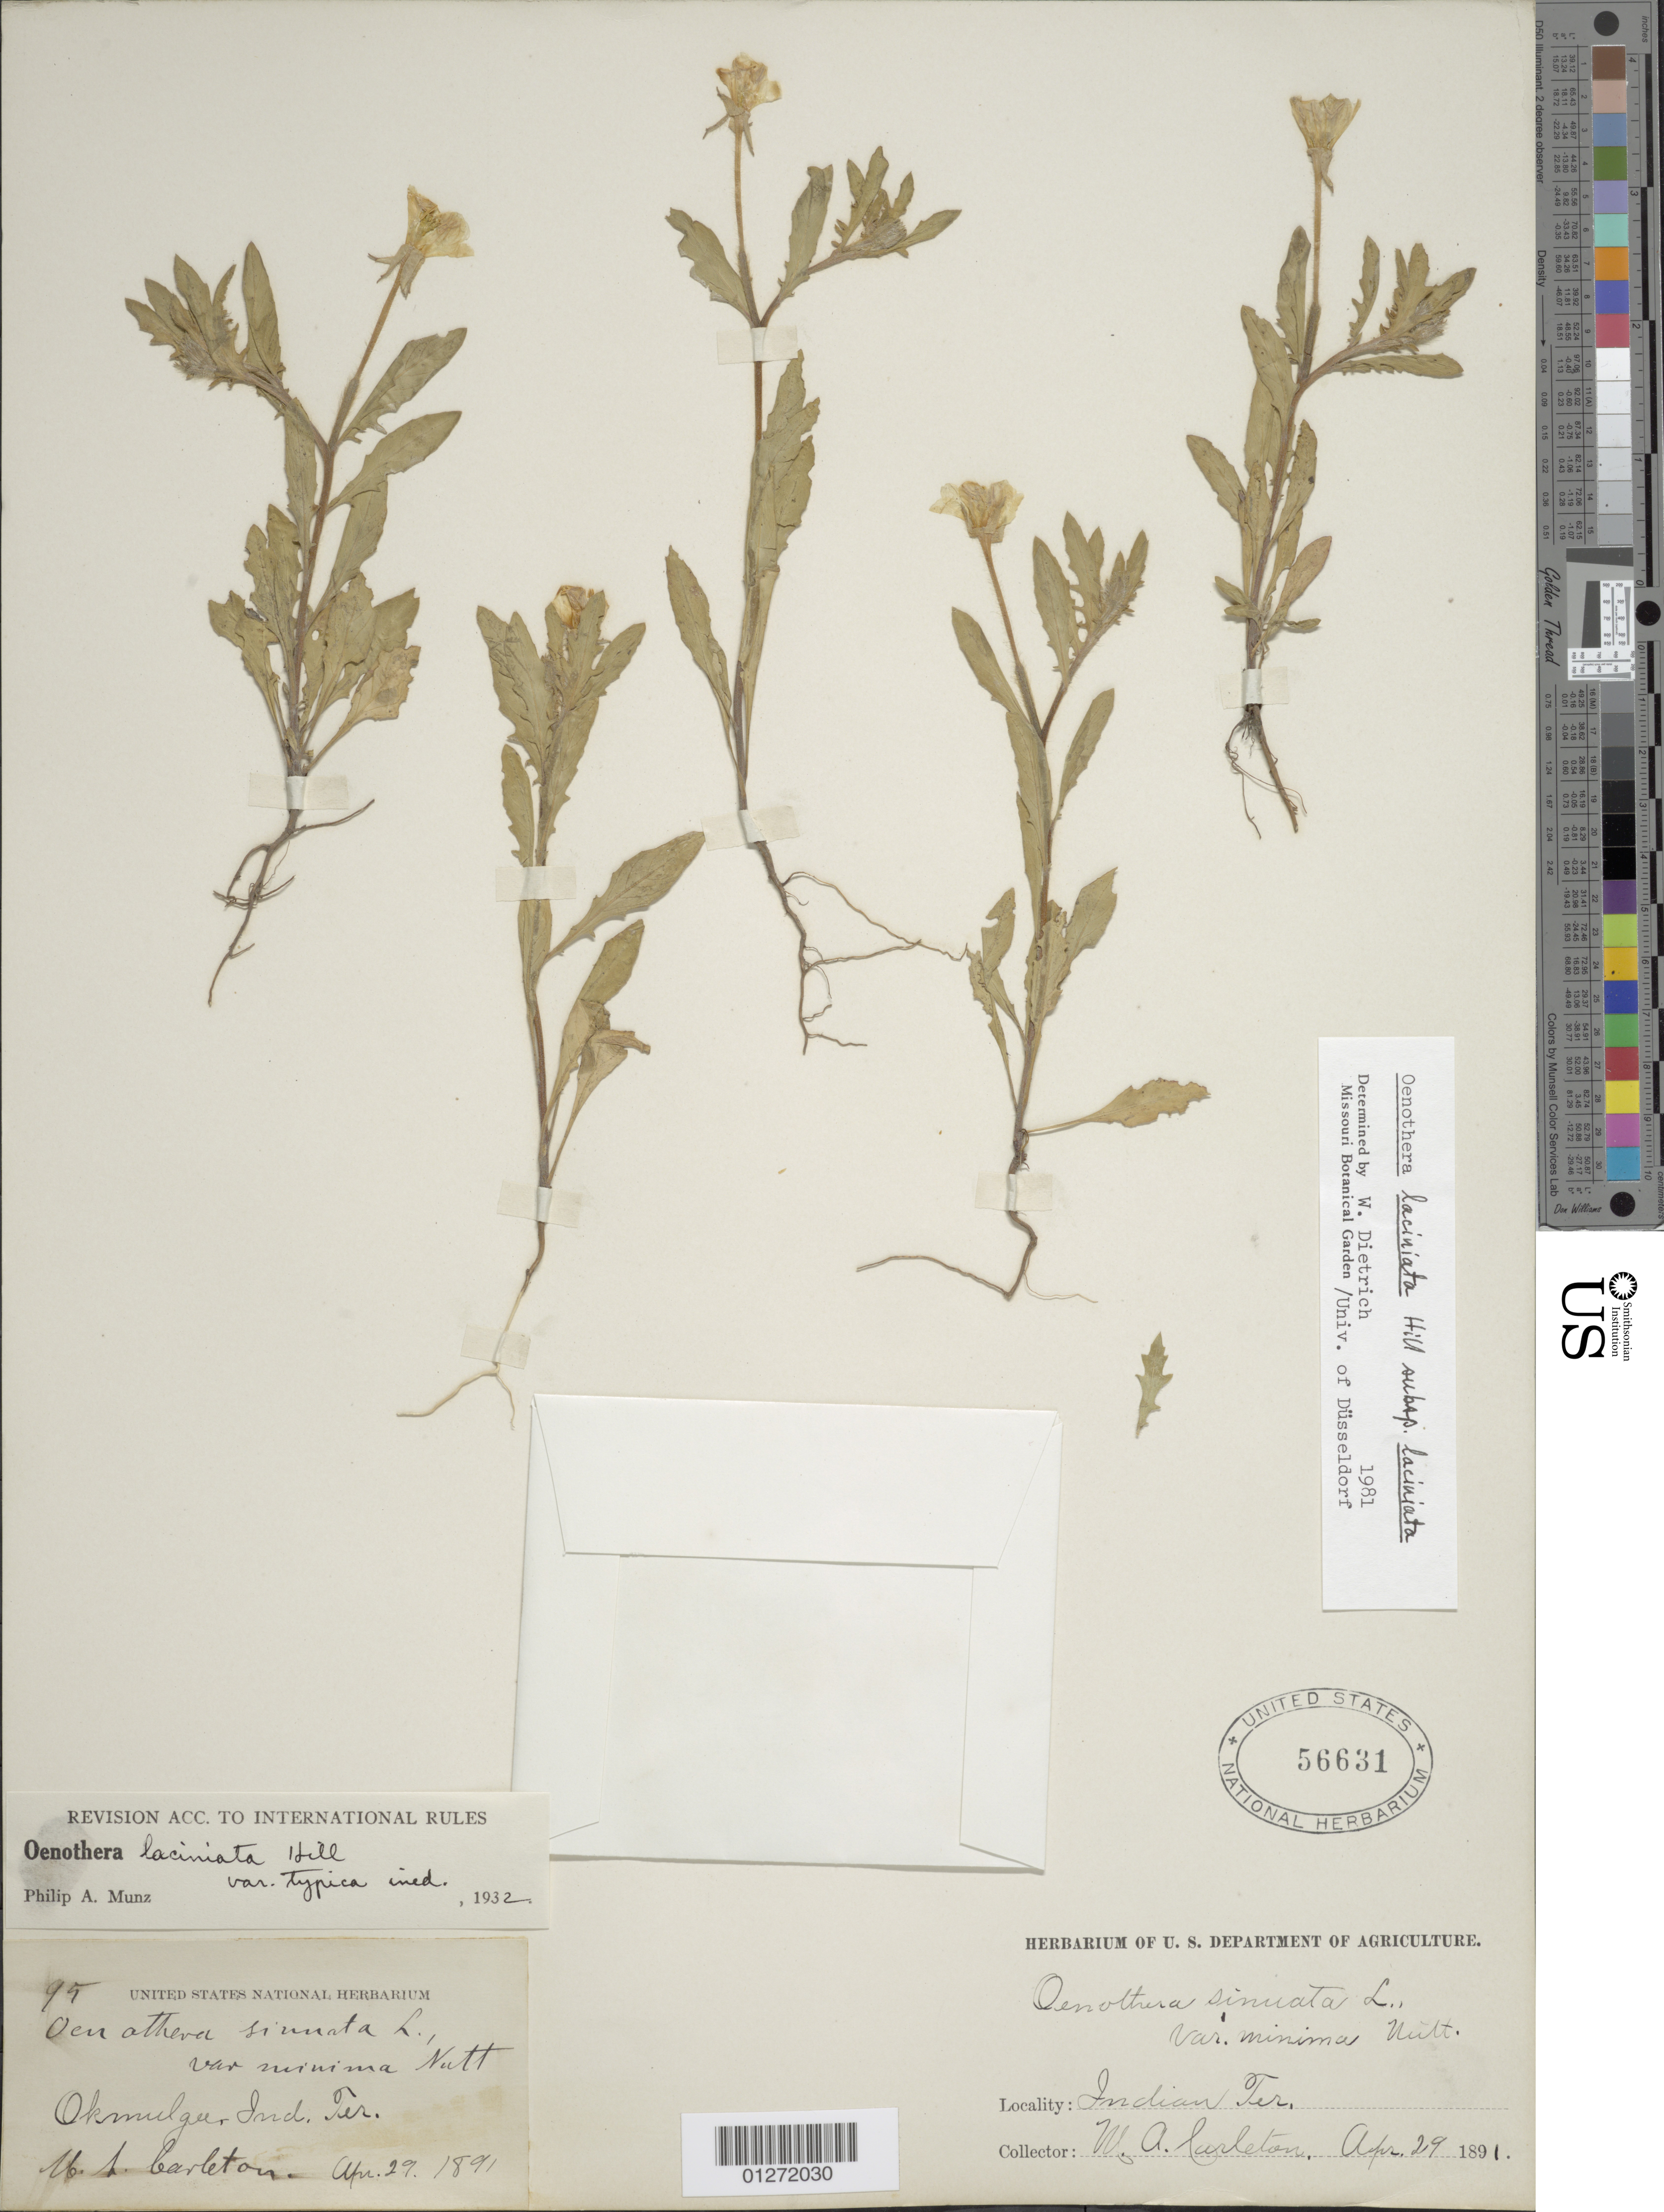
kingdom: Plantae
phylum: Tracheophyta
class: Magnoliopsida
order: Myrtales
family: Onagraceae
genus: Oenothera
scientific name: Oenothera laciniata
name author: Hill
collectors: M. A. Carleton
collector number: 95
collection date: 1891-04-29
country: United States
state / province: Oklahoma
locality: Okmulgee, Indian Ter.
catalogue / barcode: US 56631